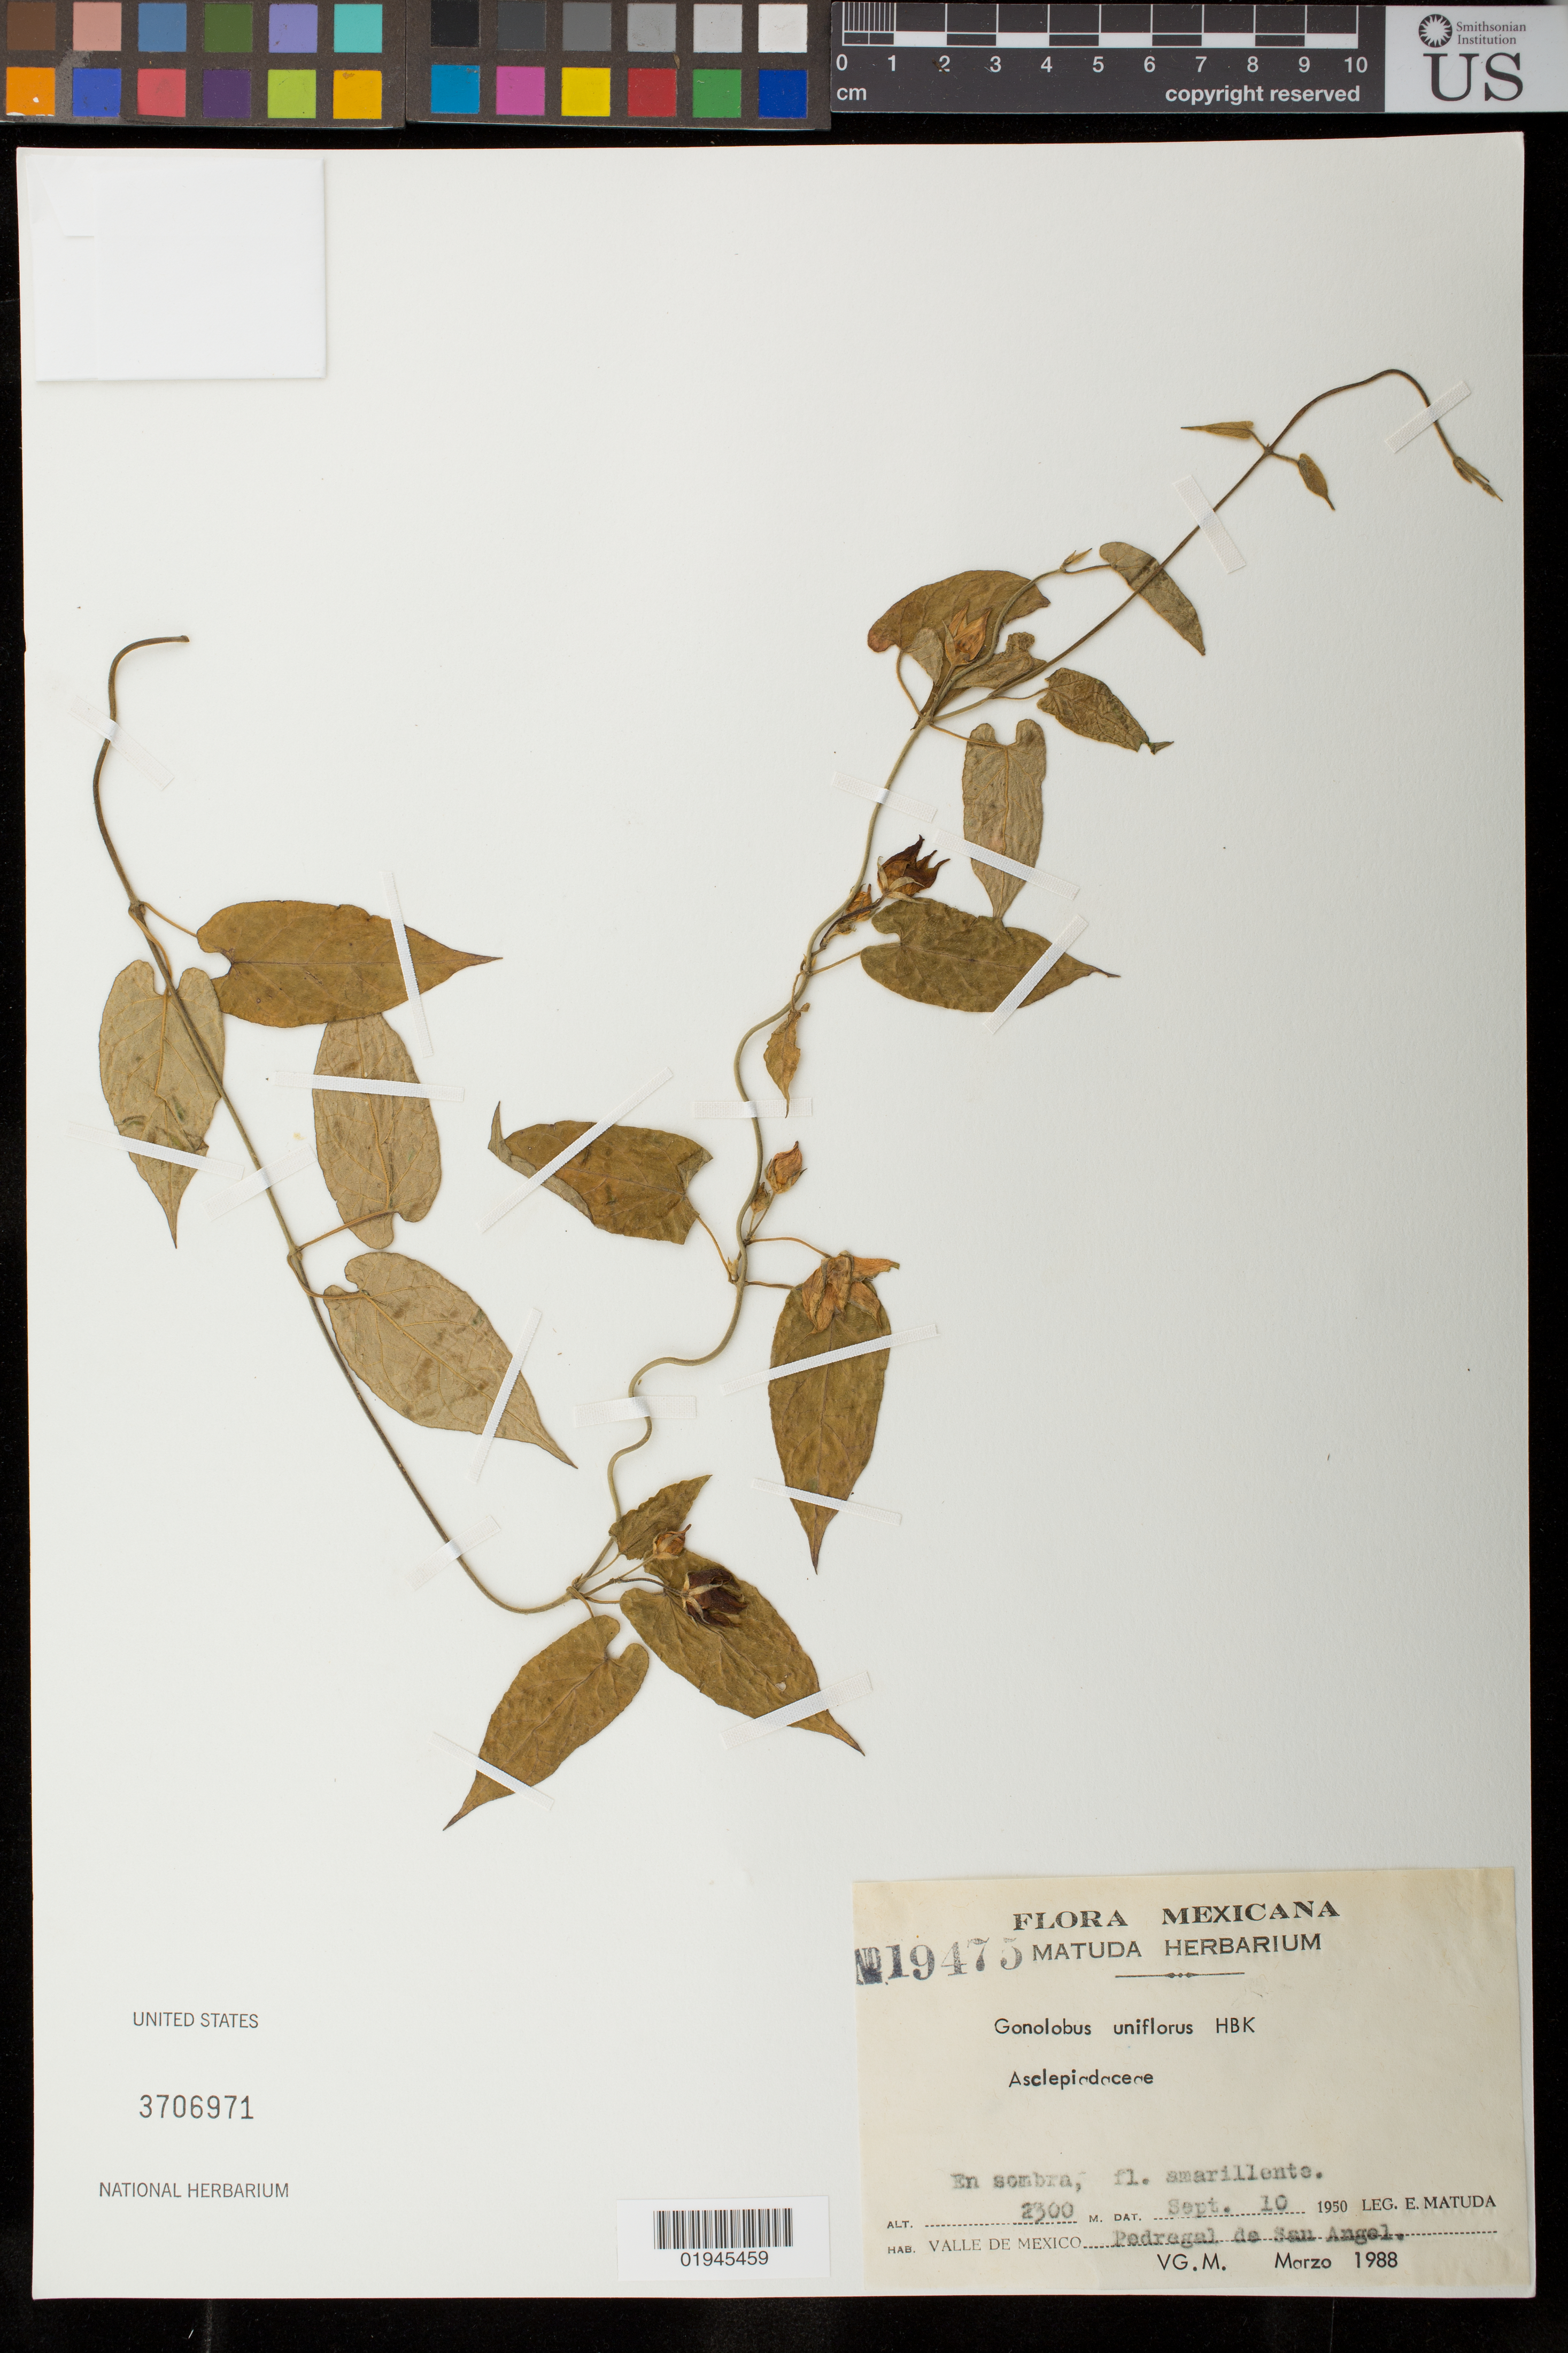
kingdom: Plantae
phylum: Tracheophyta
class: Magnoliopsida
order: Gentianales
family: Apocynaceae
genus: Gonolobus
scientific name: Gonolobus uniflorus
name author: Kunth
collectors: E. Matuda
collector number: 19475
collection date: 1950-09-10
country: Mexico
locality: Valle de Mexico, Pedregal de San Angel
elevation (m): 2300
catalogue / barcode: US 3706971